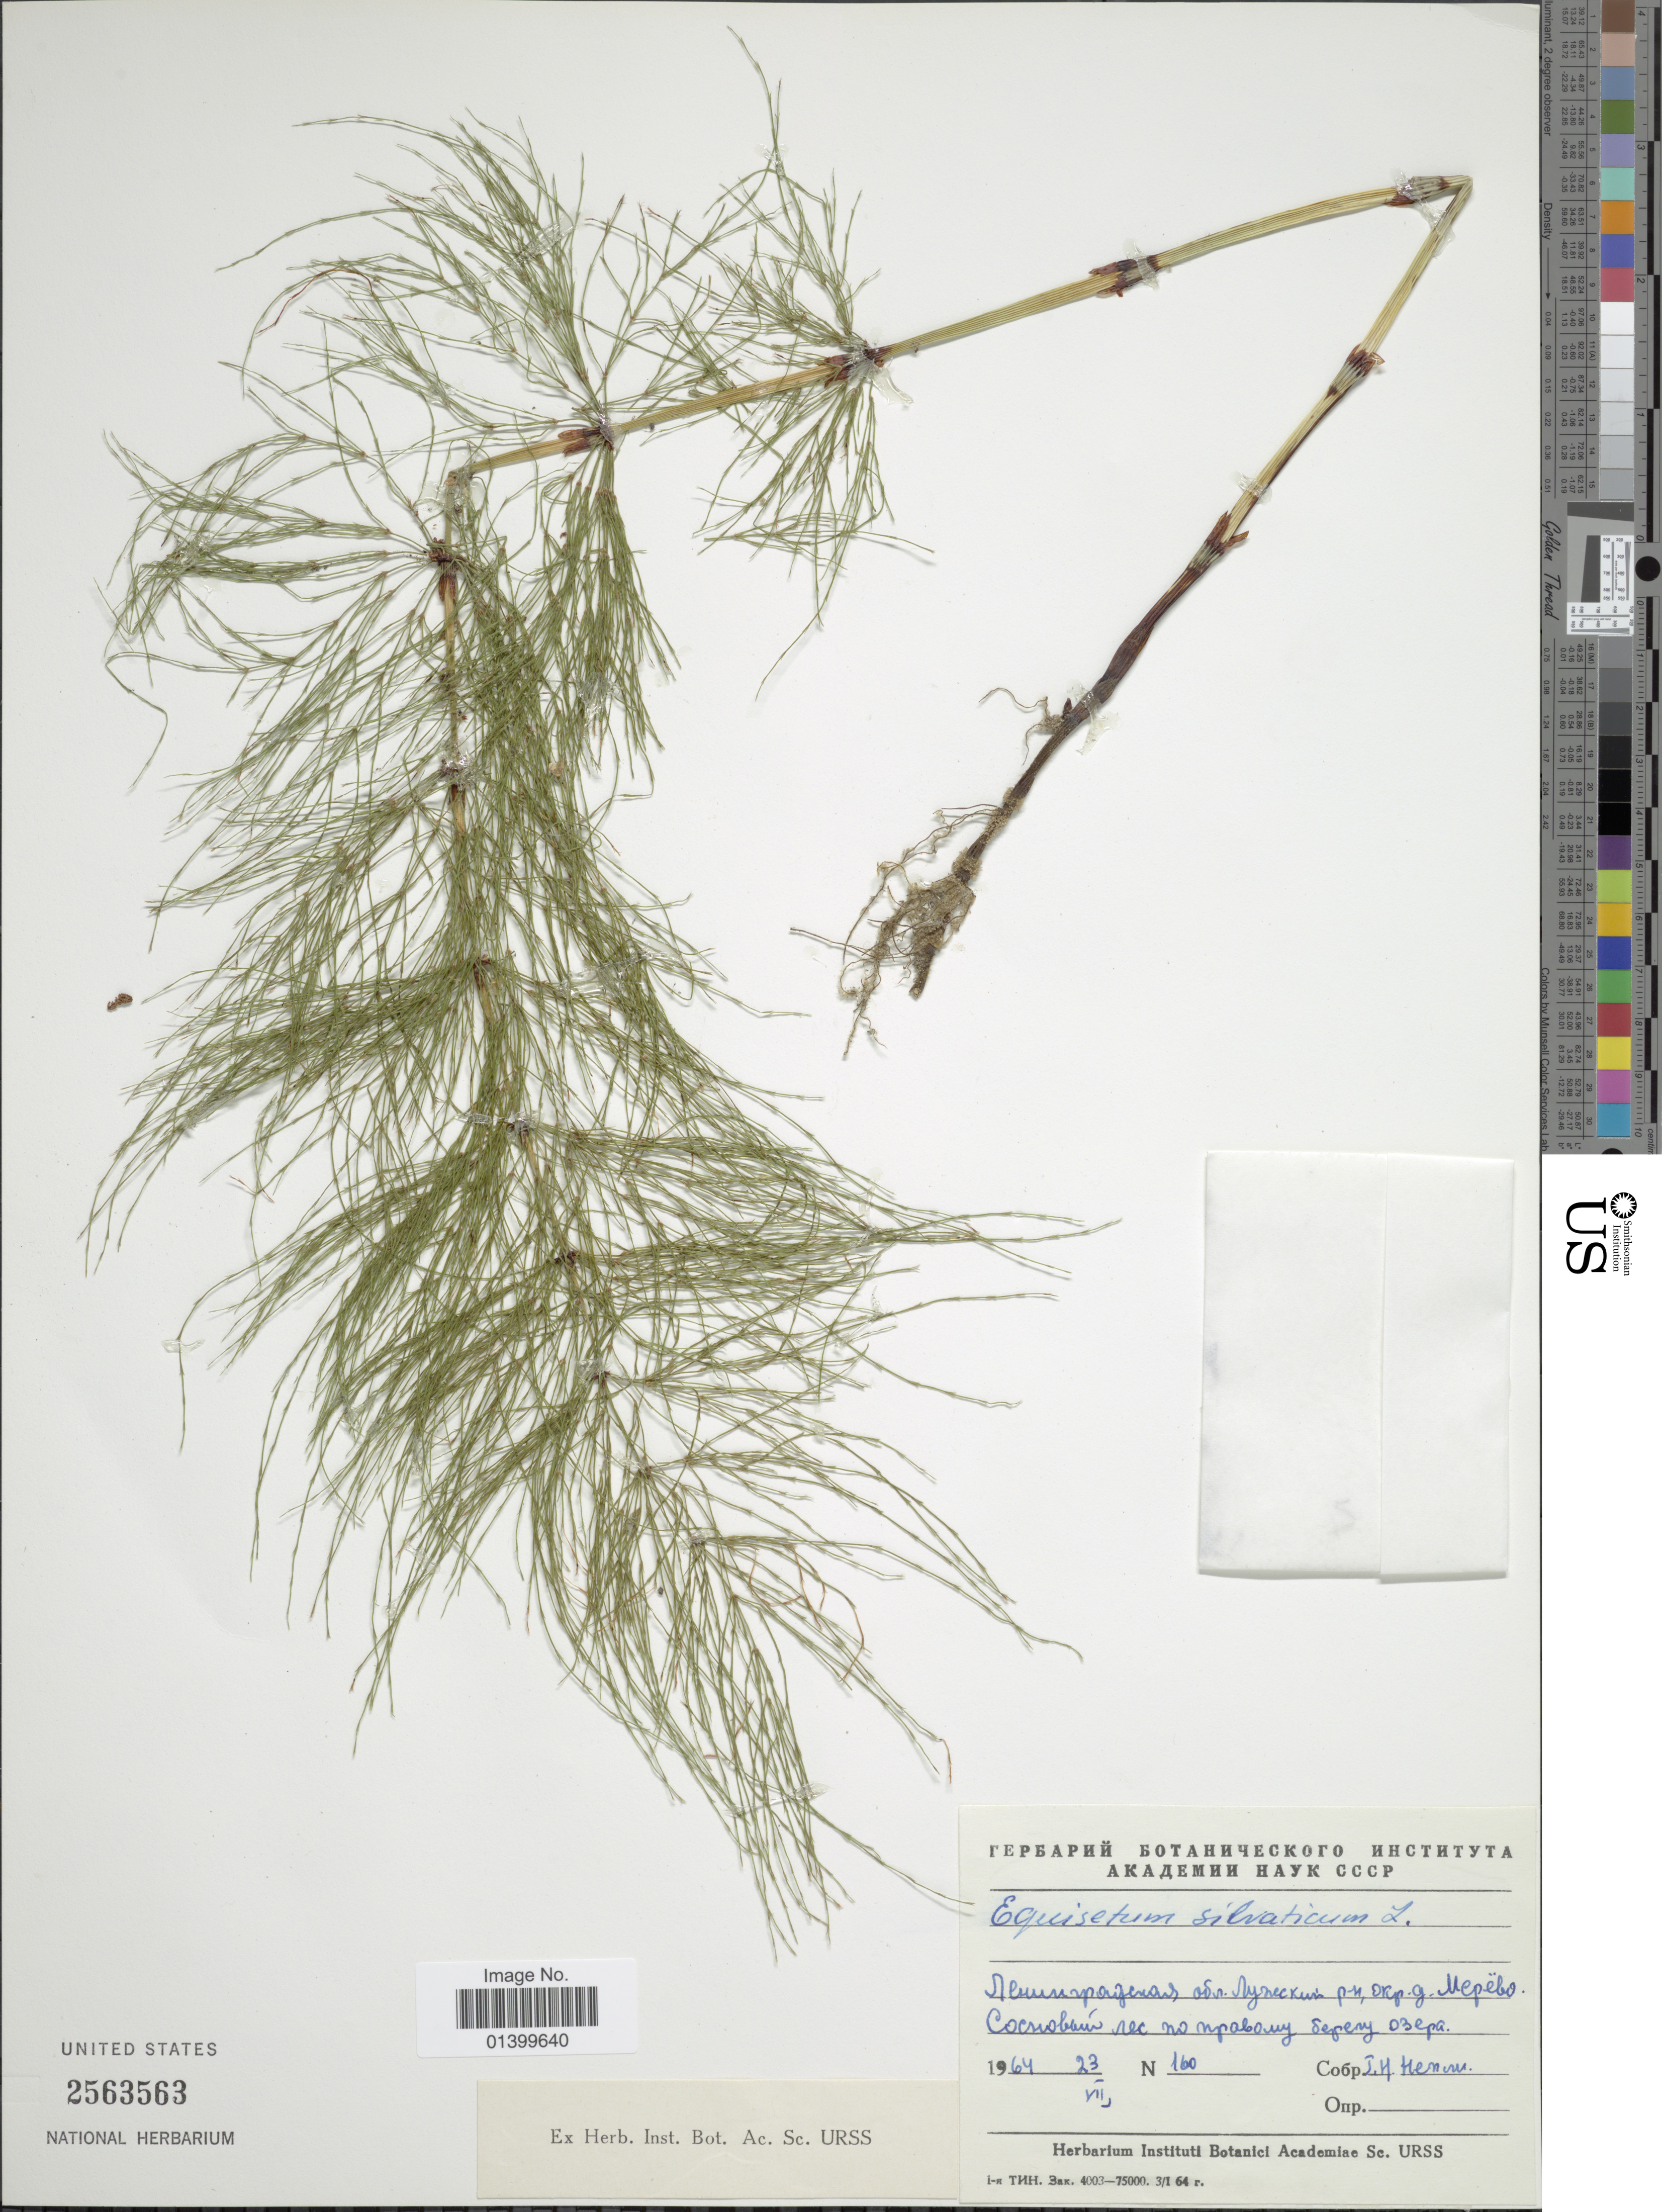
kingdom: Plantae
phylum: Tracheophyta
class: Polypodiopsida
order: Equisetales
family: Equisetaceae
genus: Equisetum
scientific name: Equisetum sylvaticum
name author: L.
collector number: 160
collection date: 1964-07-23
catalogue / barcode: US 2563563